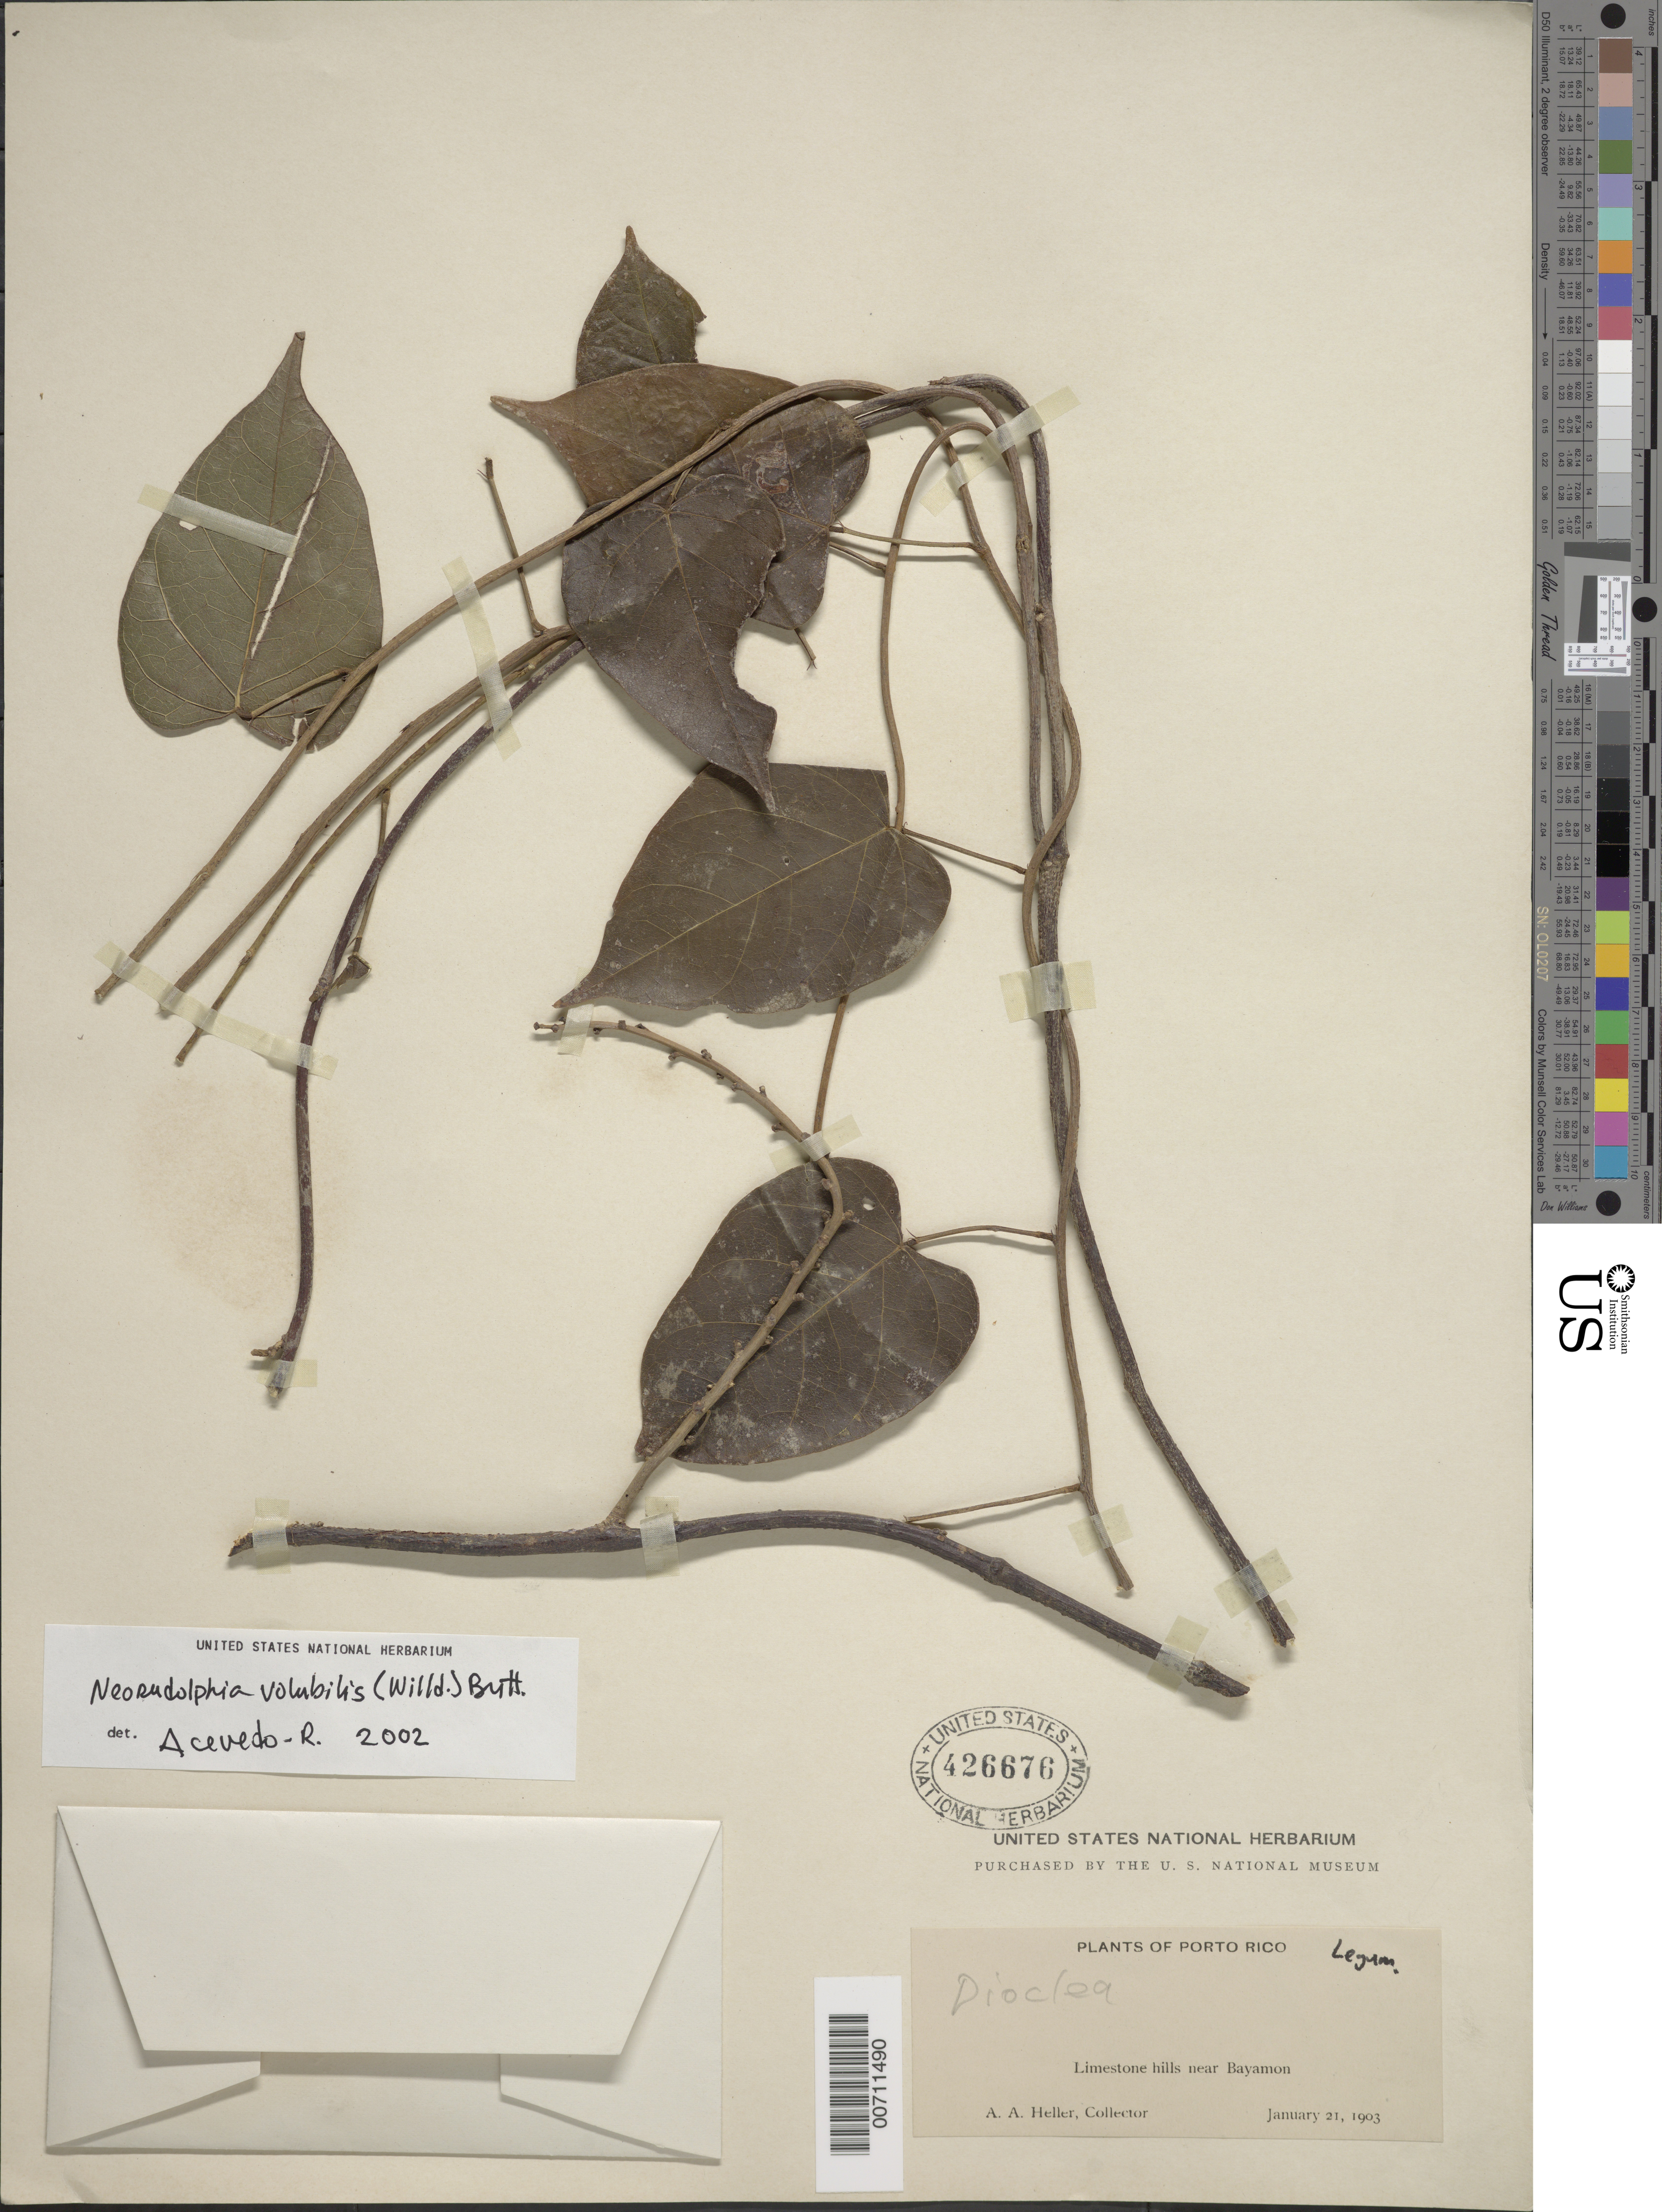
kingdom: Plantae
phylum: Tracheophyta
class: Magnoliopsida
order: Fabales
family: Fabaceae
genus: Rhodopis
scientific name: Rhodopis volubilis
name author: (Willd.) L.P. Queiroz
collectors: A. A. Heller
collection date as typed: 21 Jan 1903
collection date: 1903-01-21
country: Puerto Rico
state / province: Bayamon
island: Greater Antilles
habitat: Limestone hills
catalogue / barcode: US 426676